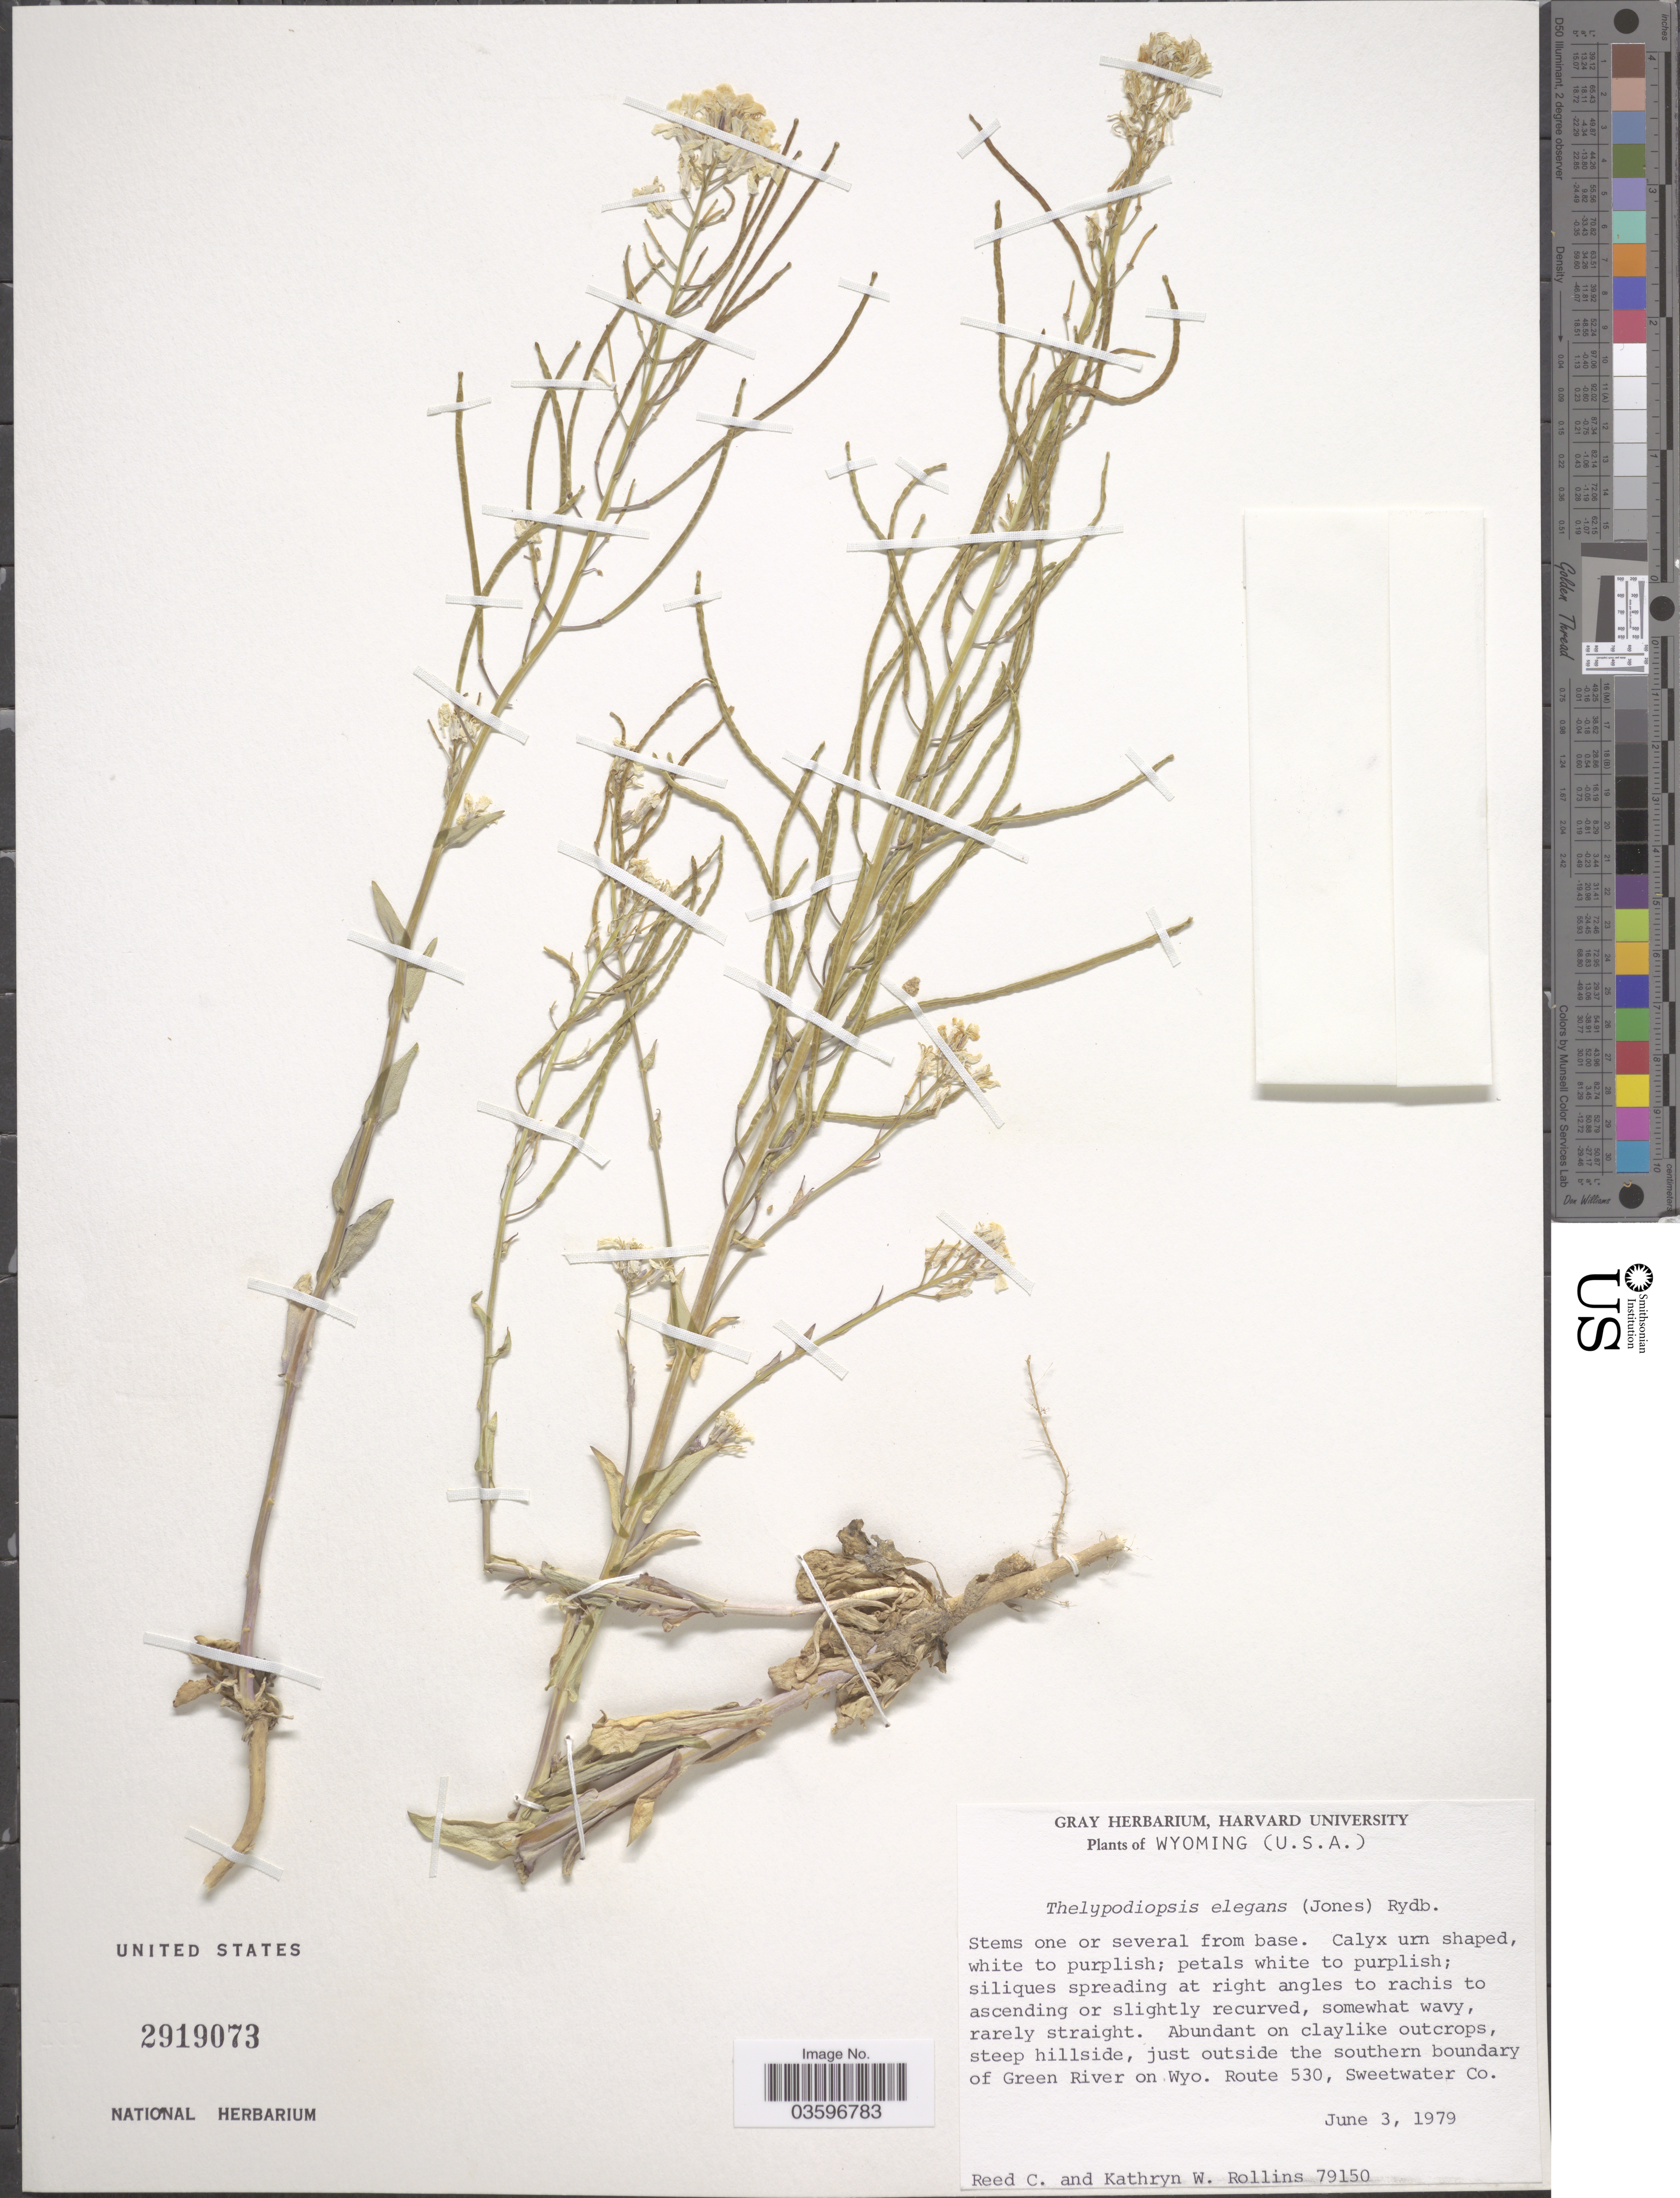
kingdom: Plantae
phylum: Tracheophyta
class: Magnoliopsida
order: Brassicales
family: Brassicaceae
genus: Thelypodiopsis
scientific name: Thelypodiopsis elegans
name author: (M.E. Jones) Rydb.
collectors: R. C. Rollins & K. W. Rollins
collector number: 79150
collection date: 1979-06-03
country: United States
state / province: Wyoming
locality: Just outside southern boundary of Green River on Wyo. Route 530, Sweetwater Co.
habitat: abundant on clay-like outcrops, steep hillside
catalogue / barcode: US 2919073